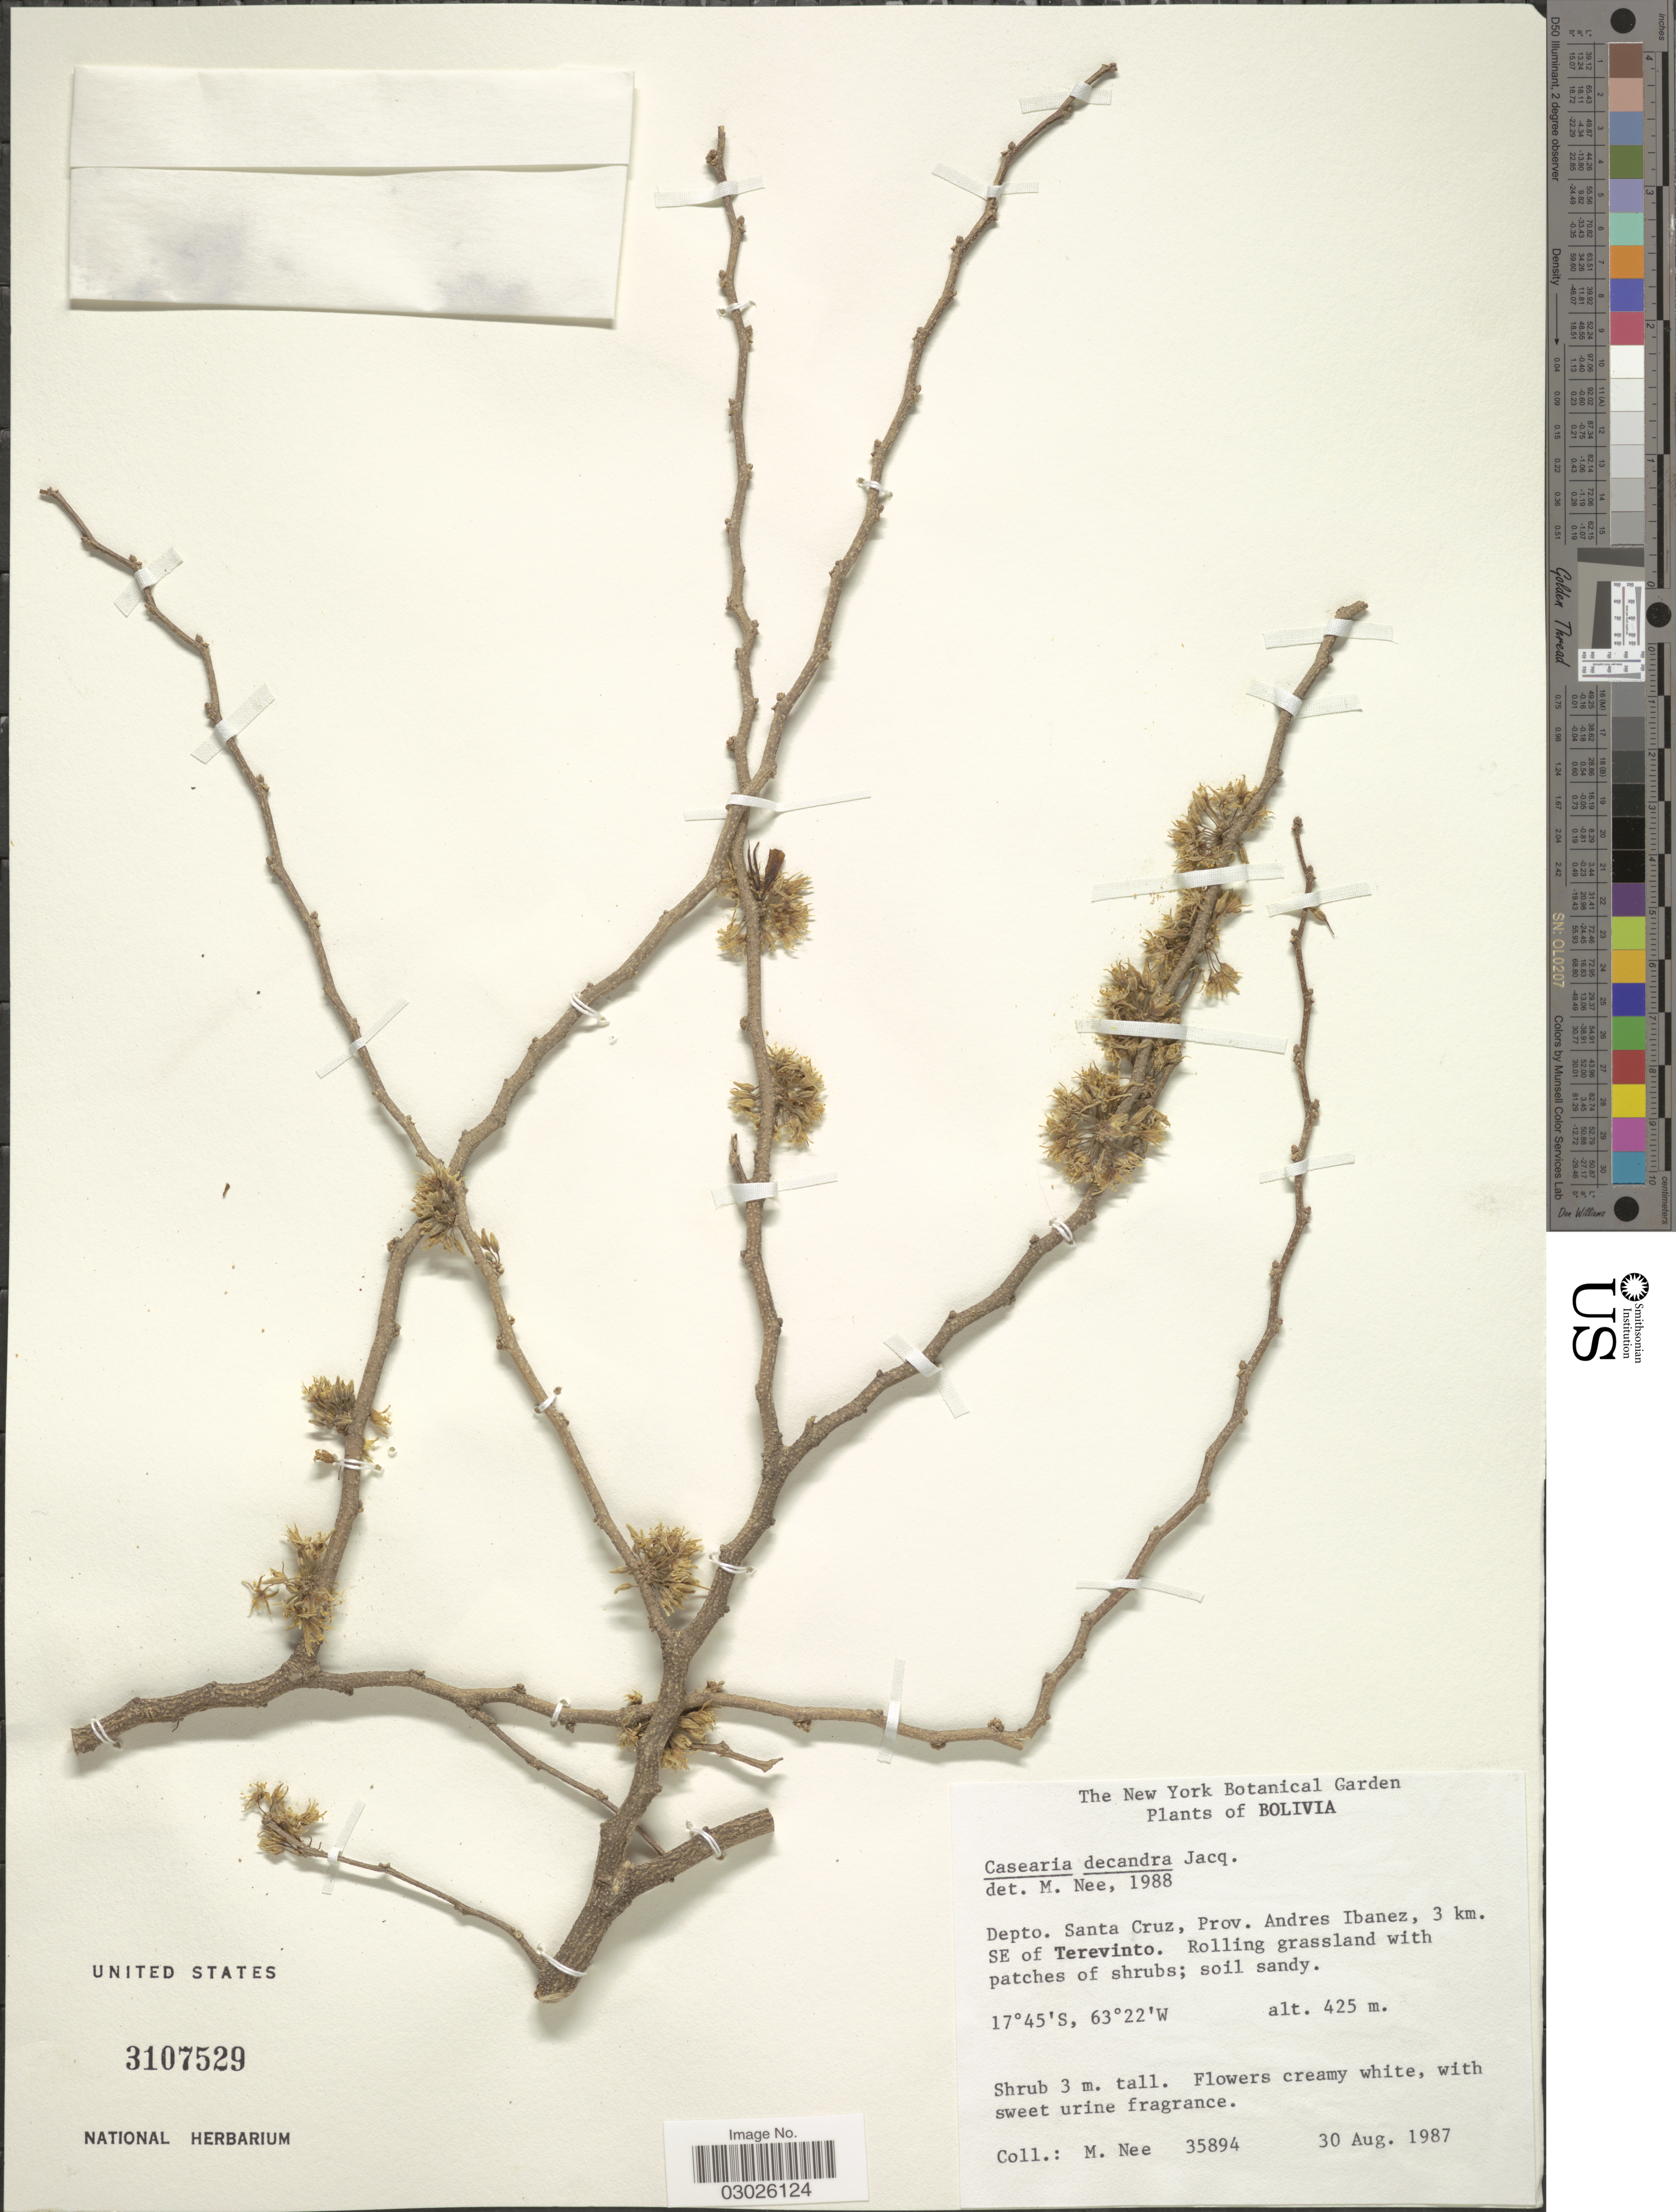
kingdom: Plantae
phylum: Tracheophyta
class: Magnoliopsida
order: Malpighiales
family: Salicaceae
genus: Casearia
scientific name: Casearia decandra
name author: Jacq.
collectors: M. Nee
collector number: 35894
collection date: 1987-08-30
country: Bolivia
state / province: Santa Cruz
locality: Depto. Santa Cruz, Prov. Andres Ibanez, 3 km. SE of Terevinto.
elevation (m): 425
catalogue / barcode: US 3107529